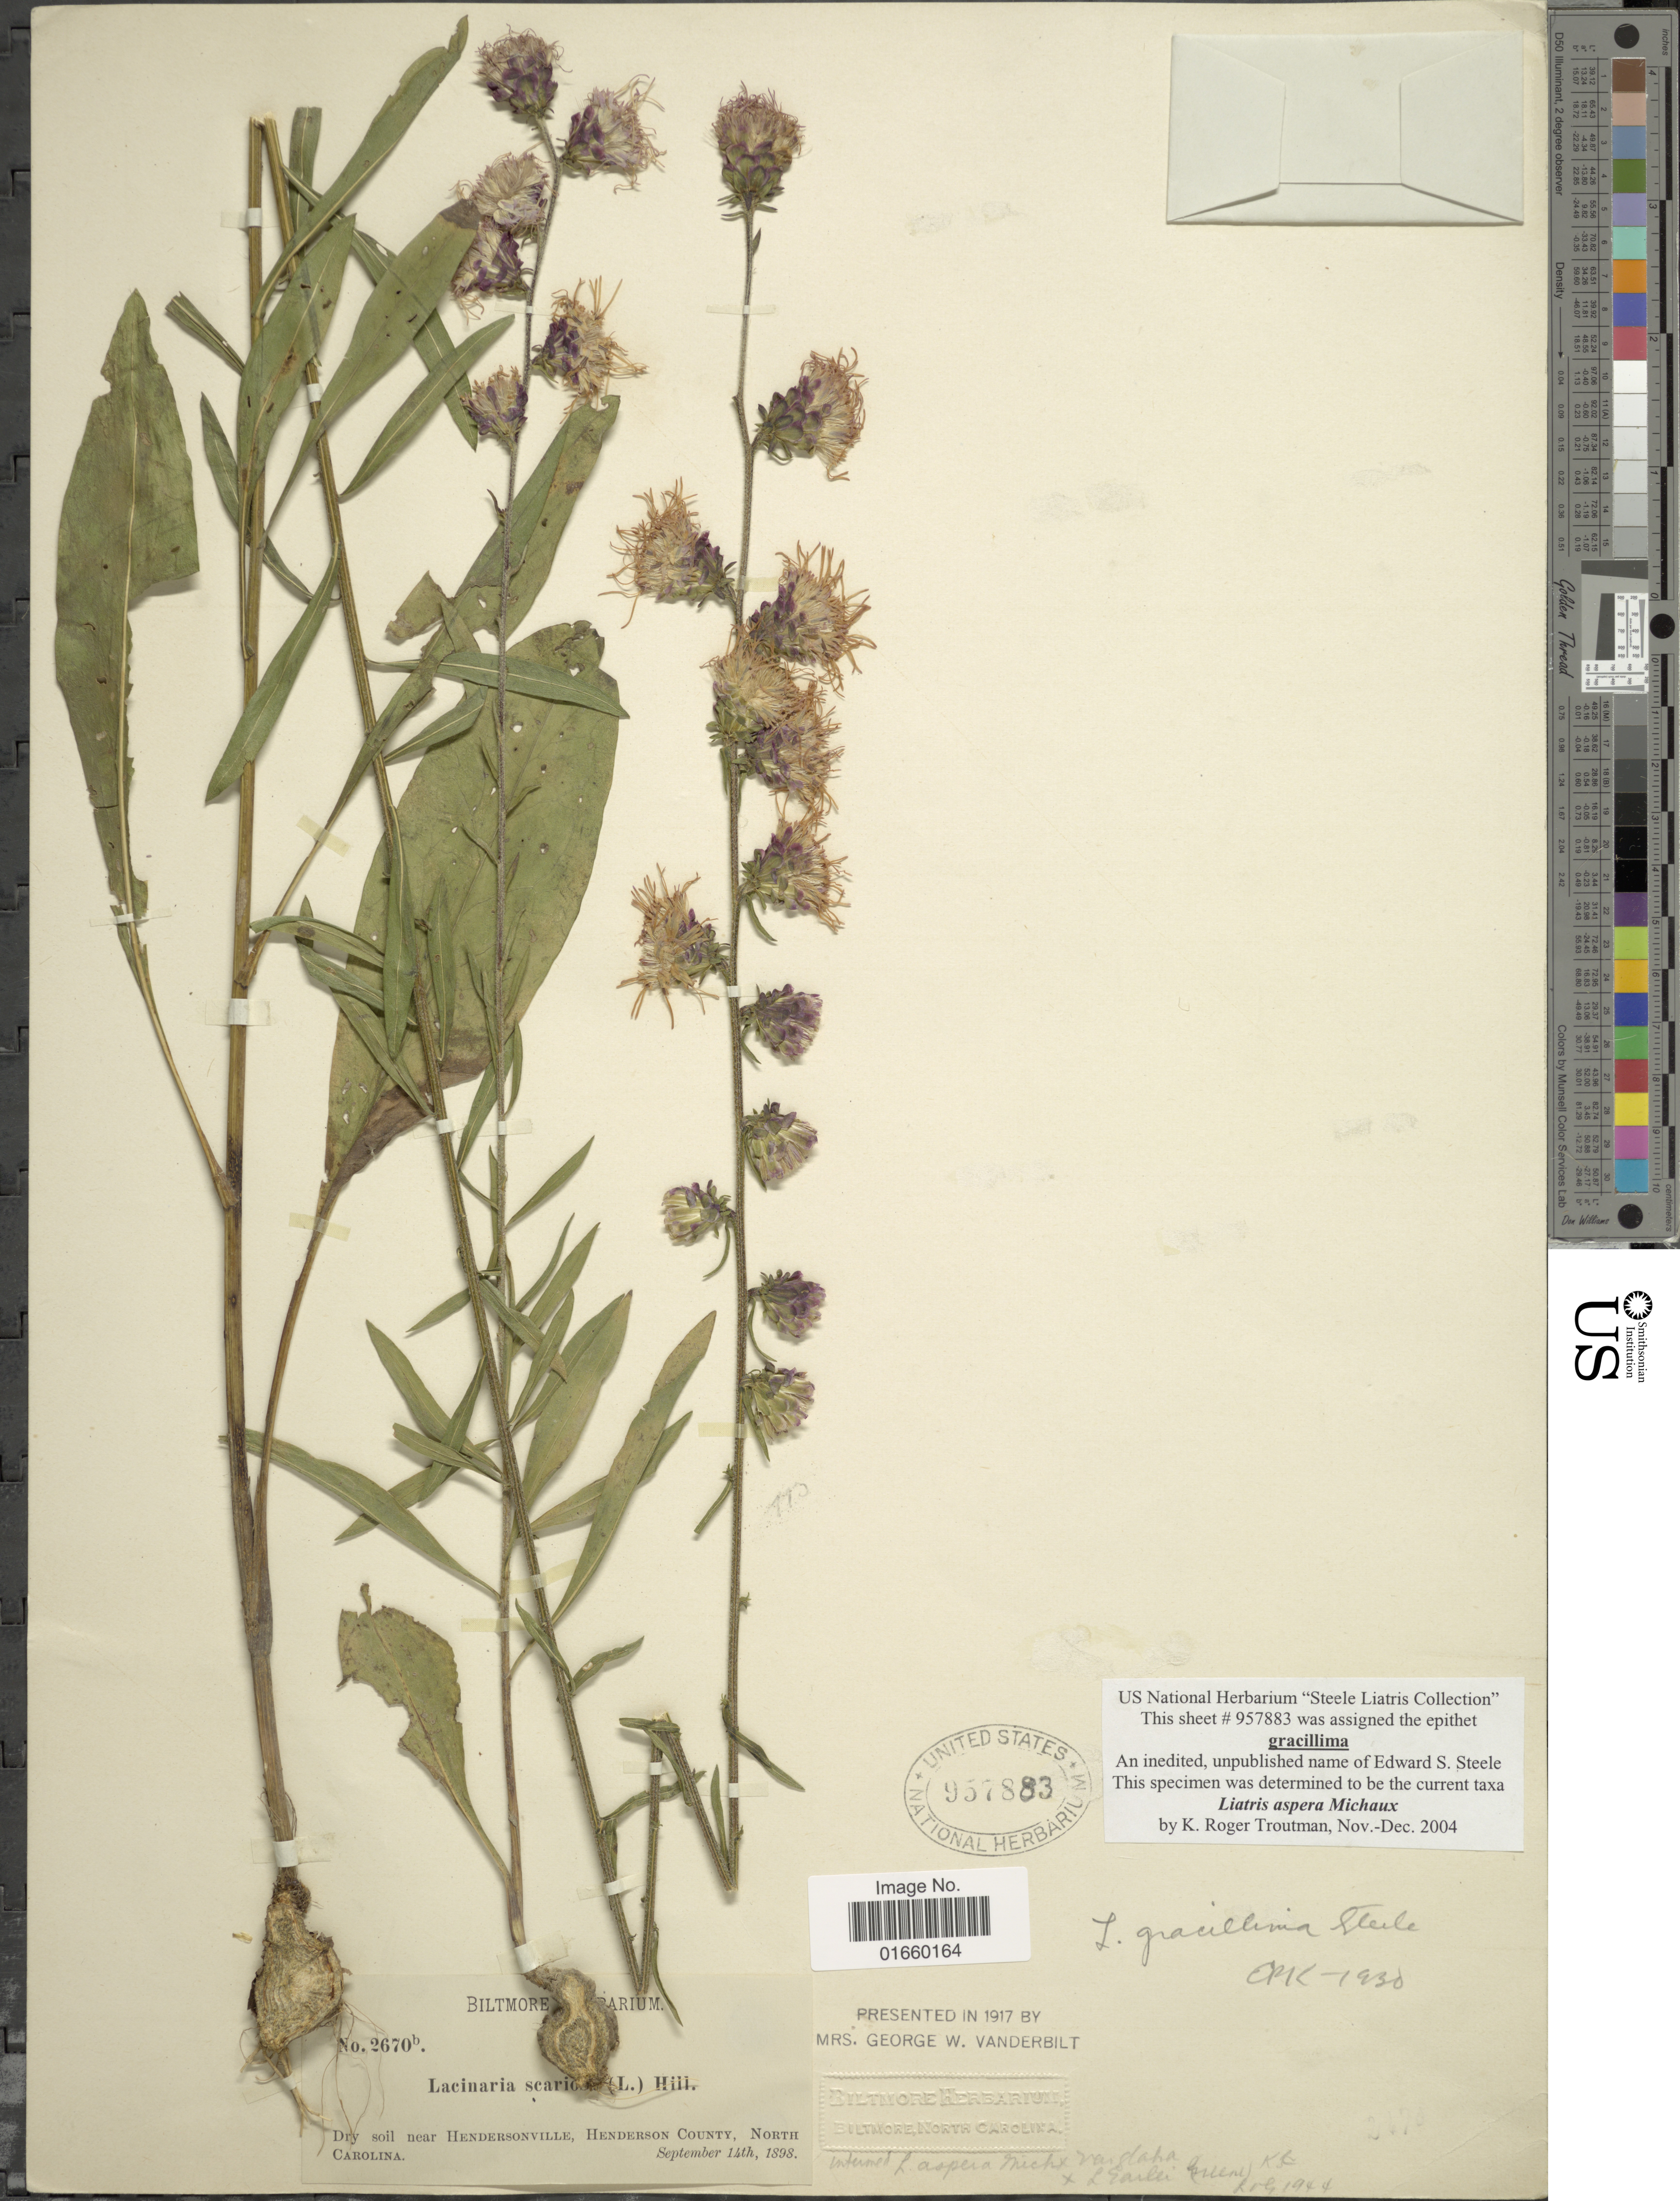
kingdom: Plantae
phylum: Tracheophyta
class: Magnoliopsida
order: Asterales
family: Asteraceae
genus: Liatris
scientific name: Liatris aspera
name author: Michx.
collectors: ex herb. Biltmore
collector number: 2670b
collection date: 1898-09-14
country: United States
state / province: North Carolina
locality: Dry soil near Hendersonville, Henderson County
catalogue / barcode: US 957883